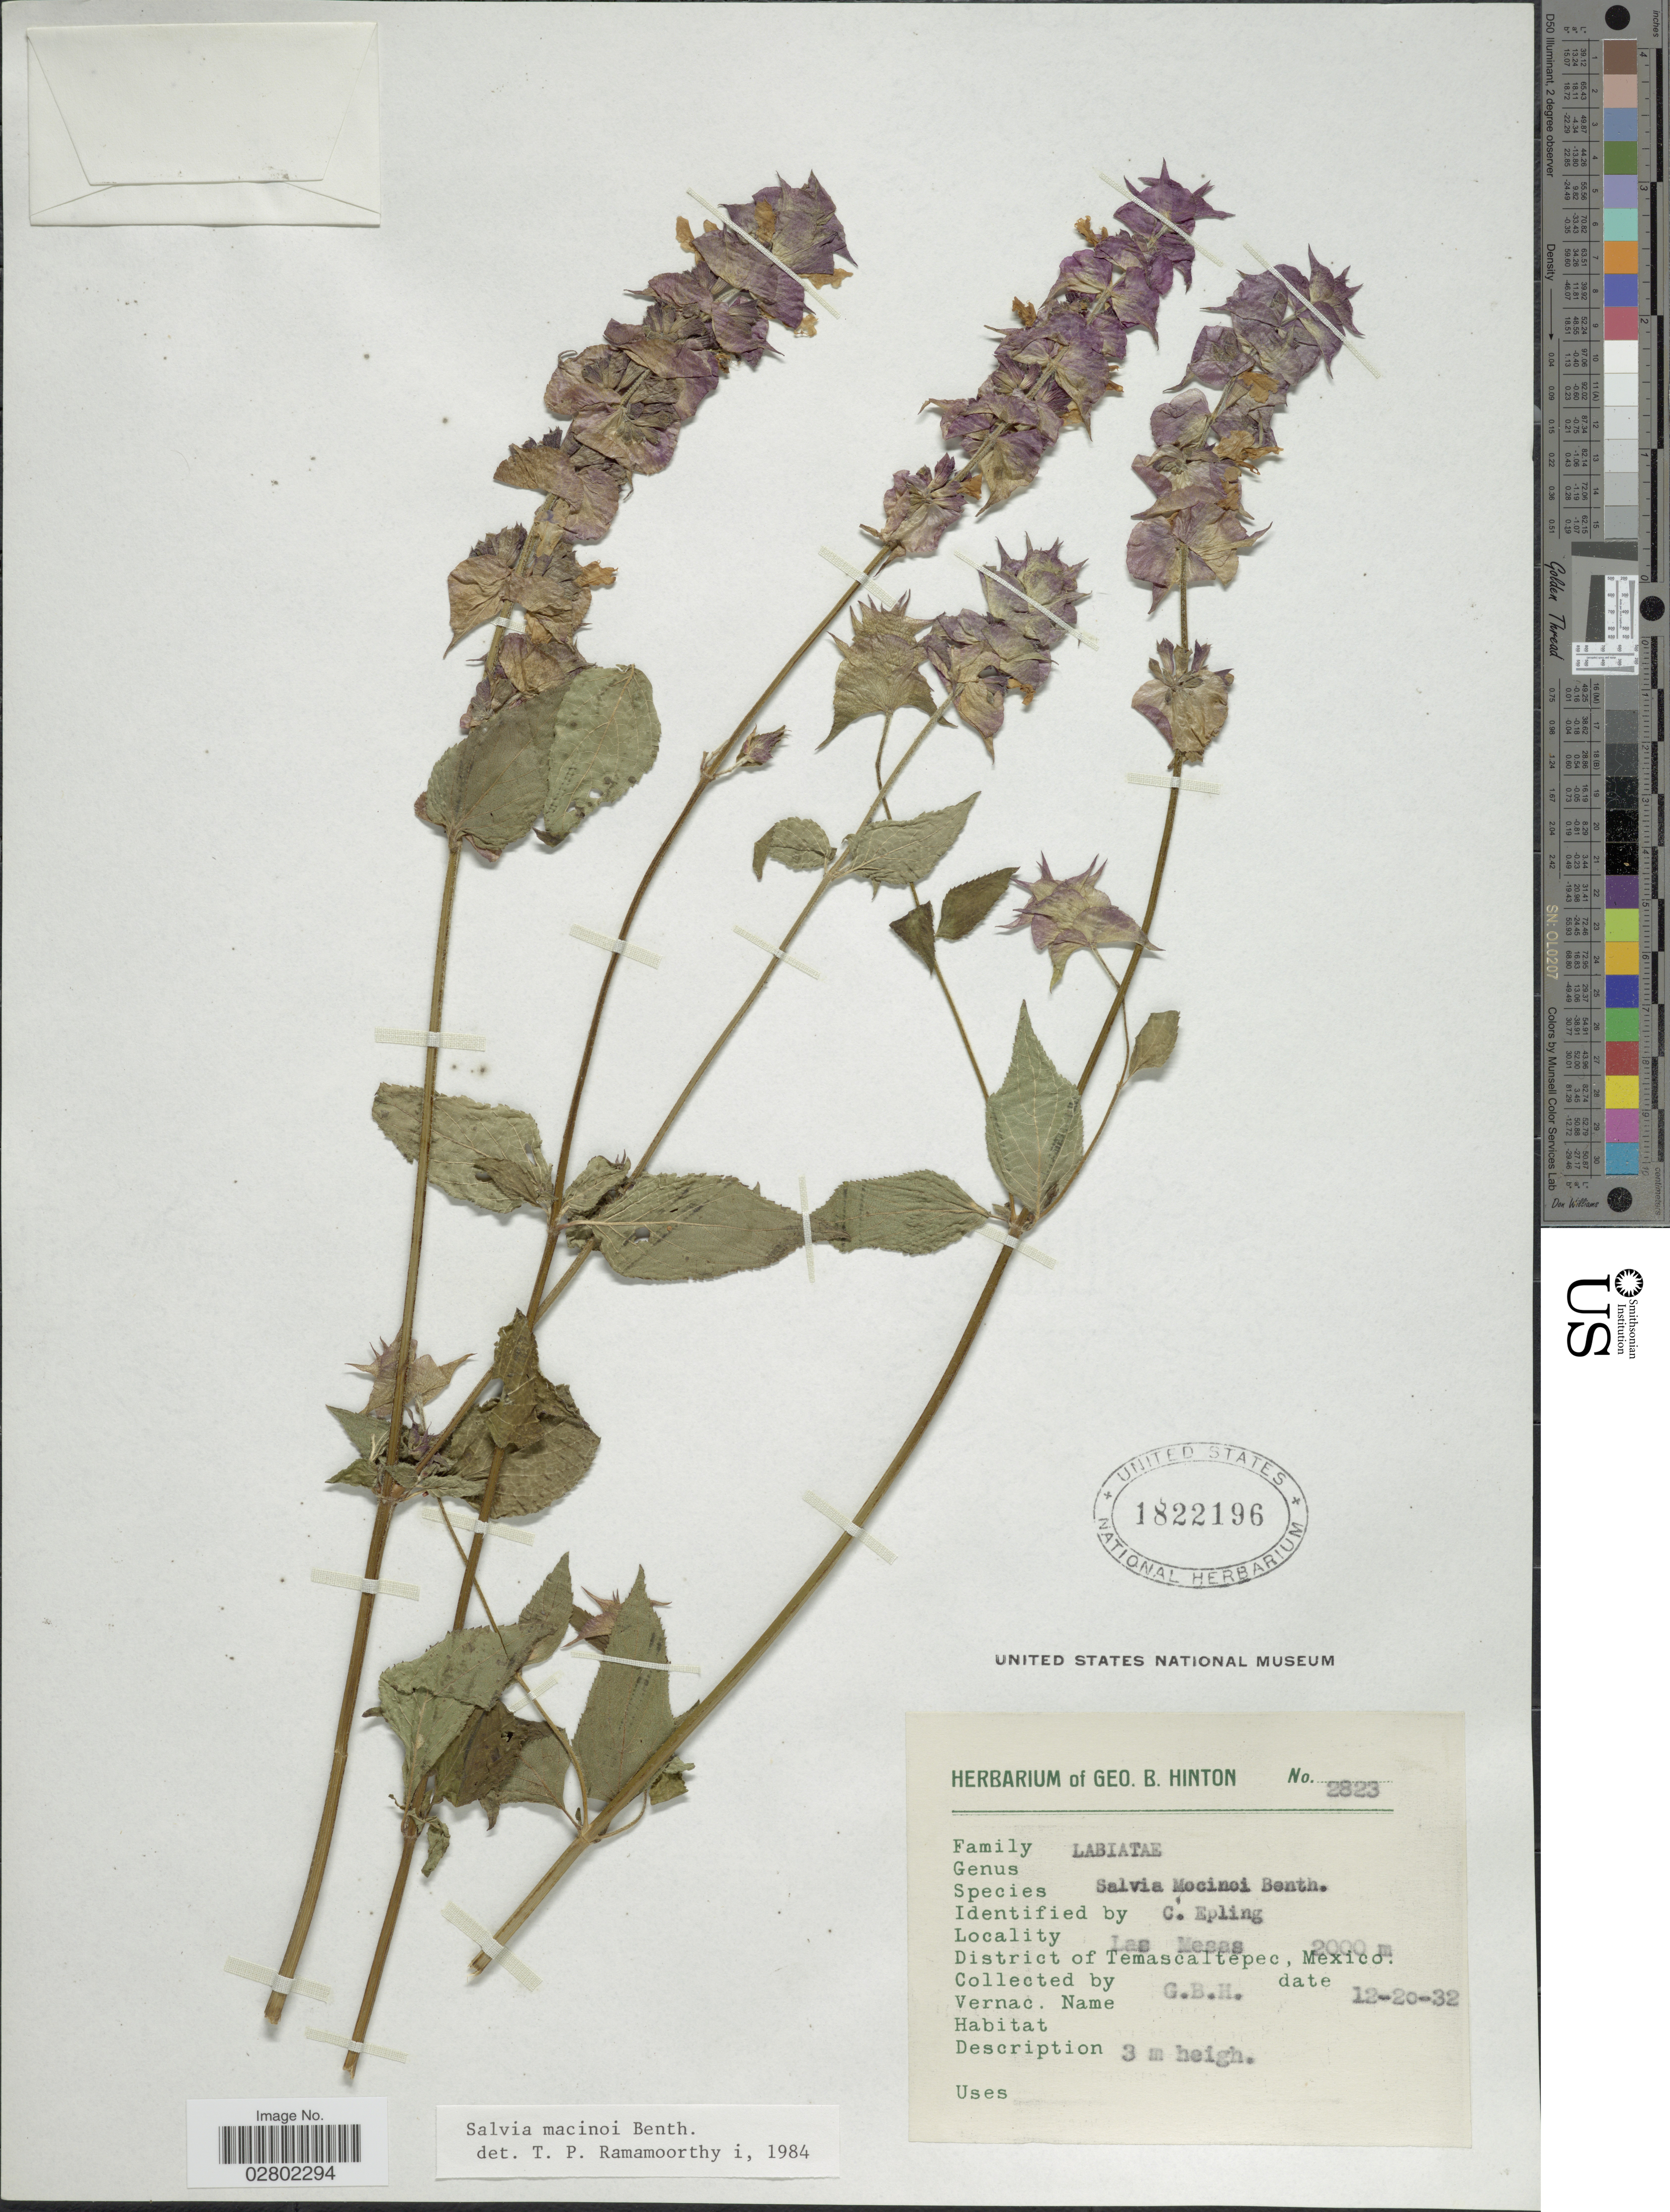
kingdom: Plantae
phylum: Tracheophyta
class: Magnoliopsida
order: Lamiales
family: Lamiaceae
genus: Salvia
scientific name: Salvia mocinoi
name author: Benth.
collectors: G. B. Hinton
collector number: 2823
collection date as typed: Transcribed d/m/y: 20/12/32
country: Mexico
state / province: México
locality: Las Mesas, District of Temascaltepec.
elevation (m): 2000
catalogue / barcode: US 1822196